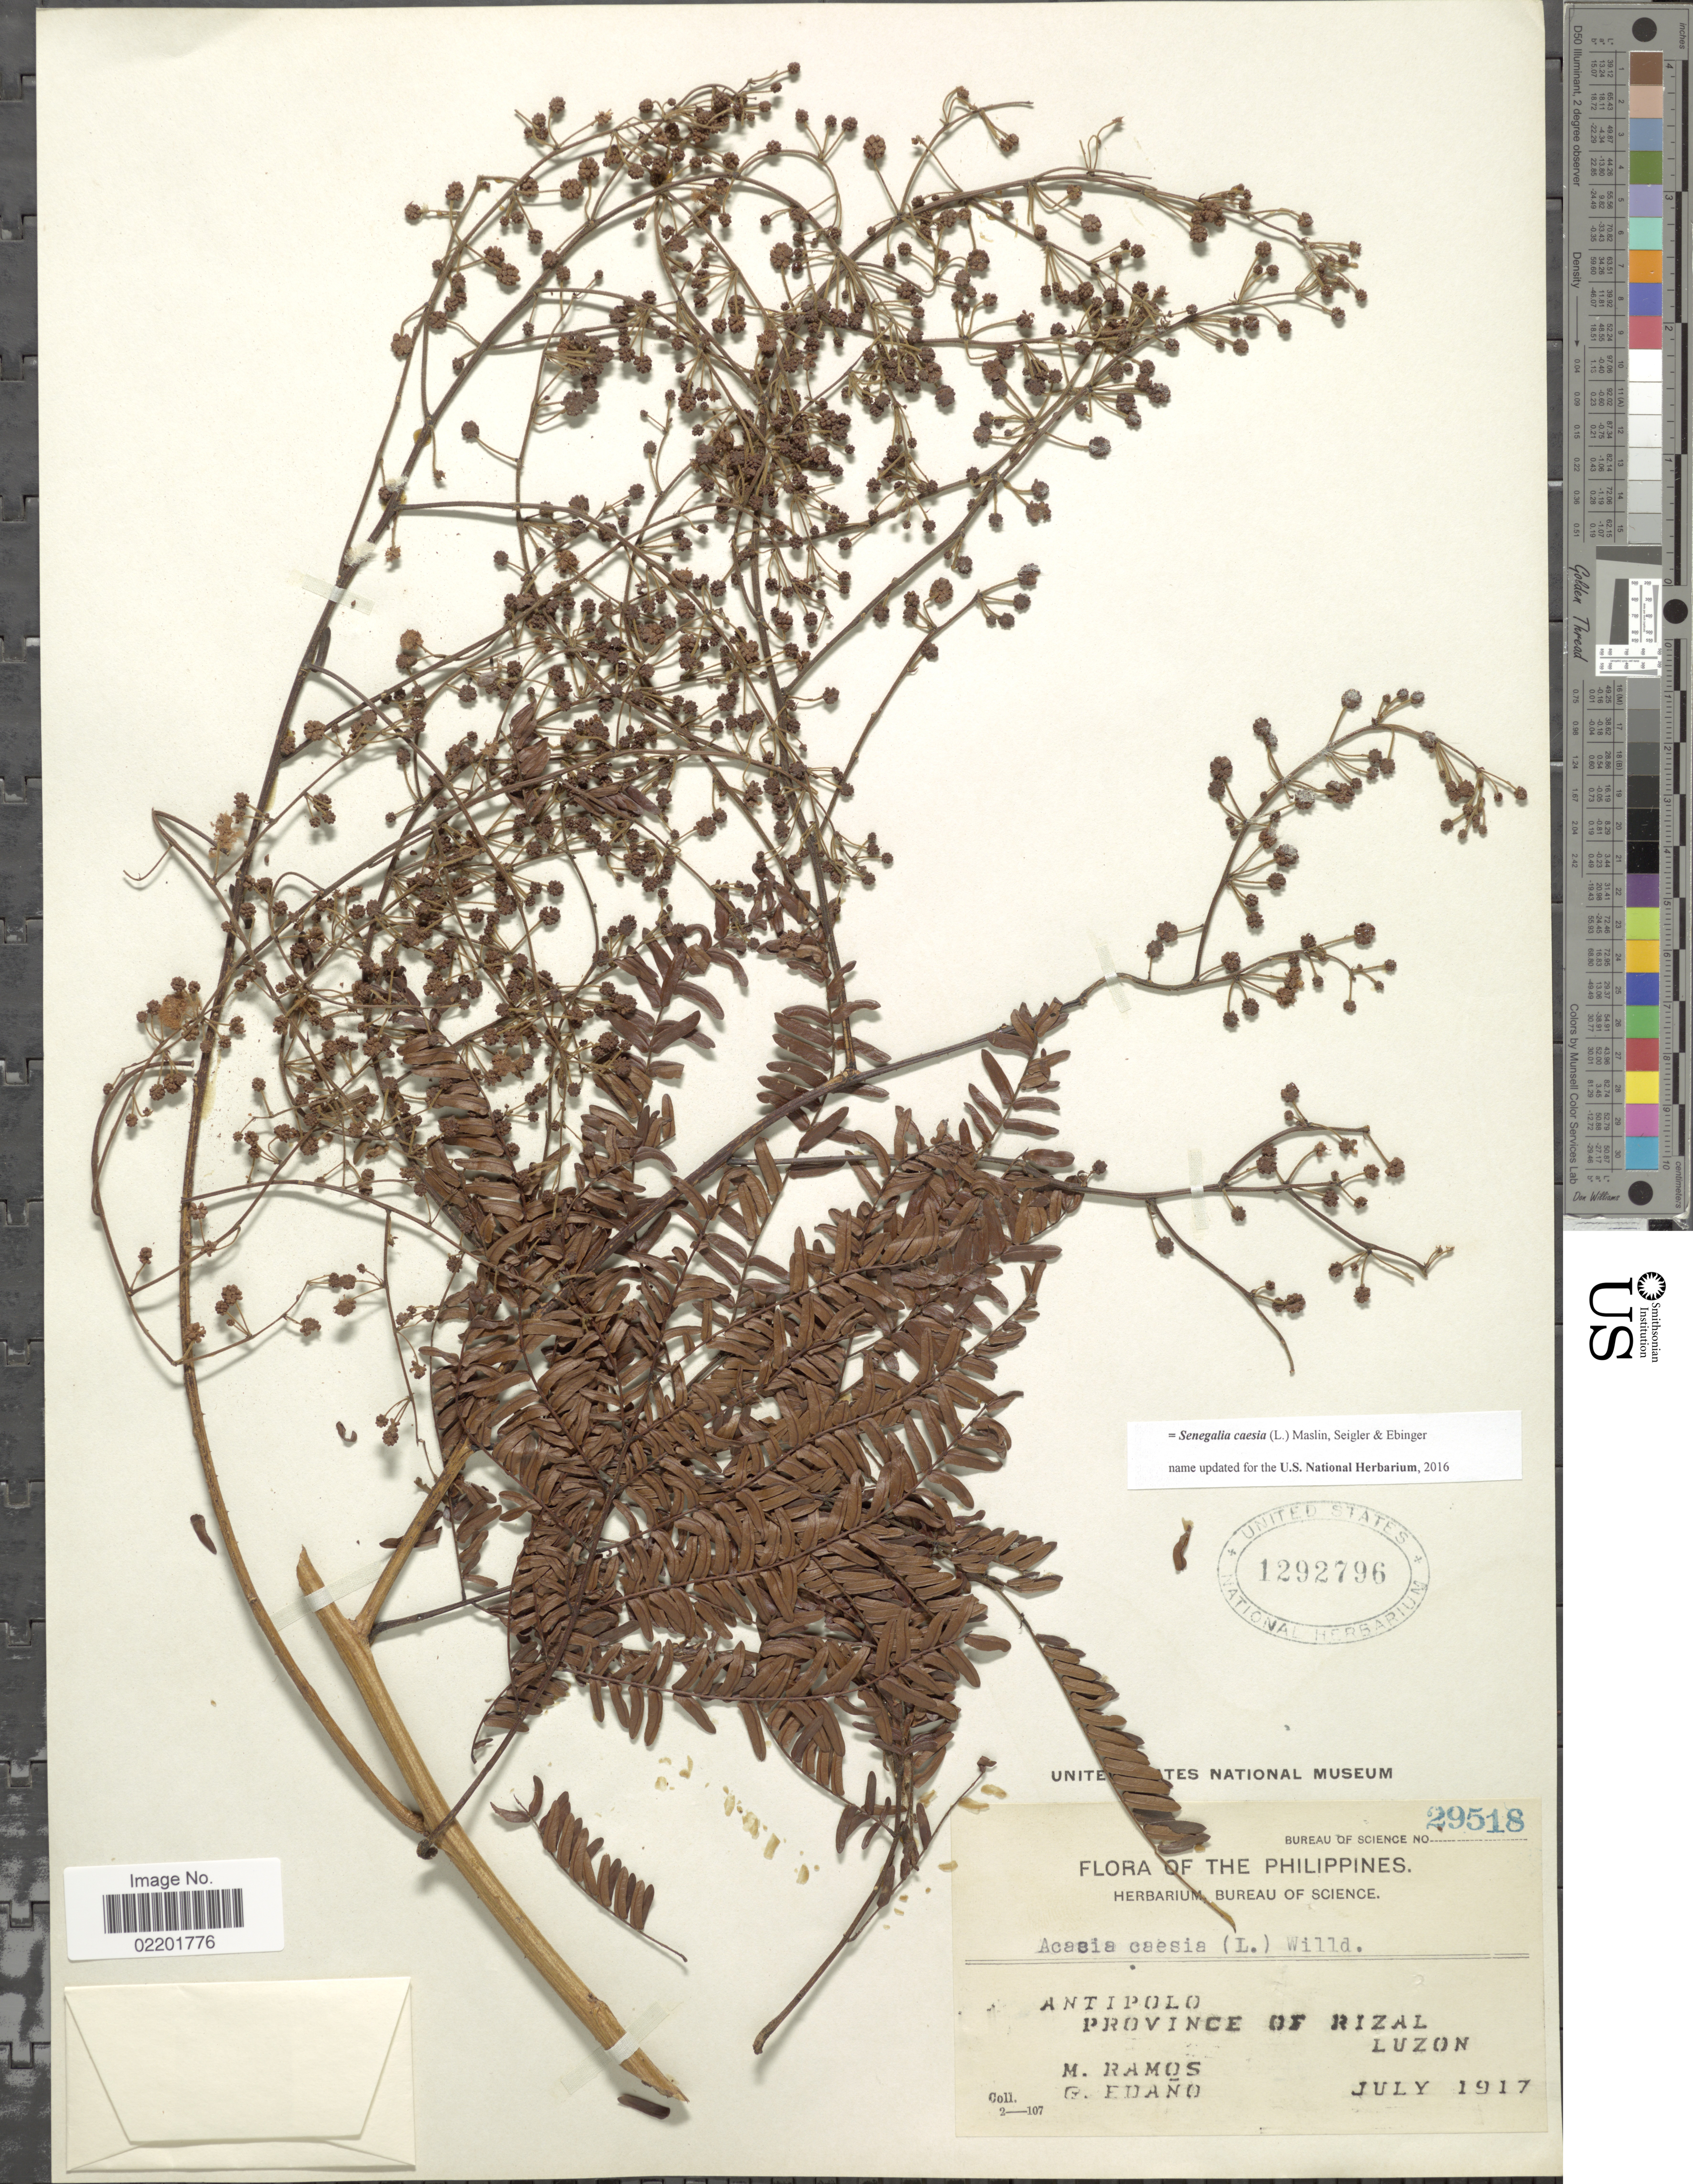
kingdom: Plantae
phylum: Tracheophyta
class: Magnoliopsida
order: Fabales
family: Fabaceae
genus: Senegalia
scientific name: Senegalia caesia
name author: (L.) Maslin et al.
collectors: M. Ramos & G. Edaño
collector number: Bureau of Science 29518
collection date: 1917-07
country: Philippines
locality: Antipolo, Province of Rizal, Luzon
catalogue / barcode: US 1292796